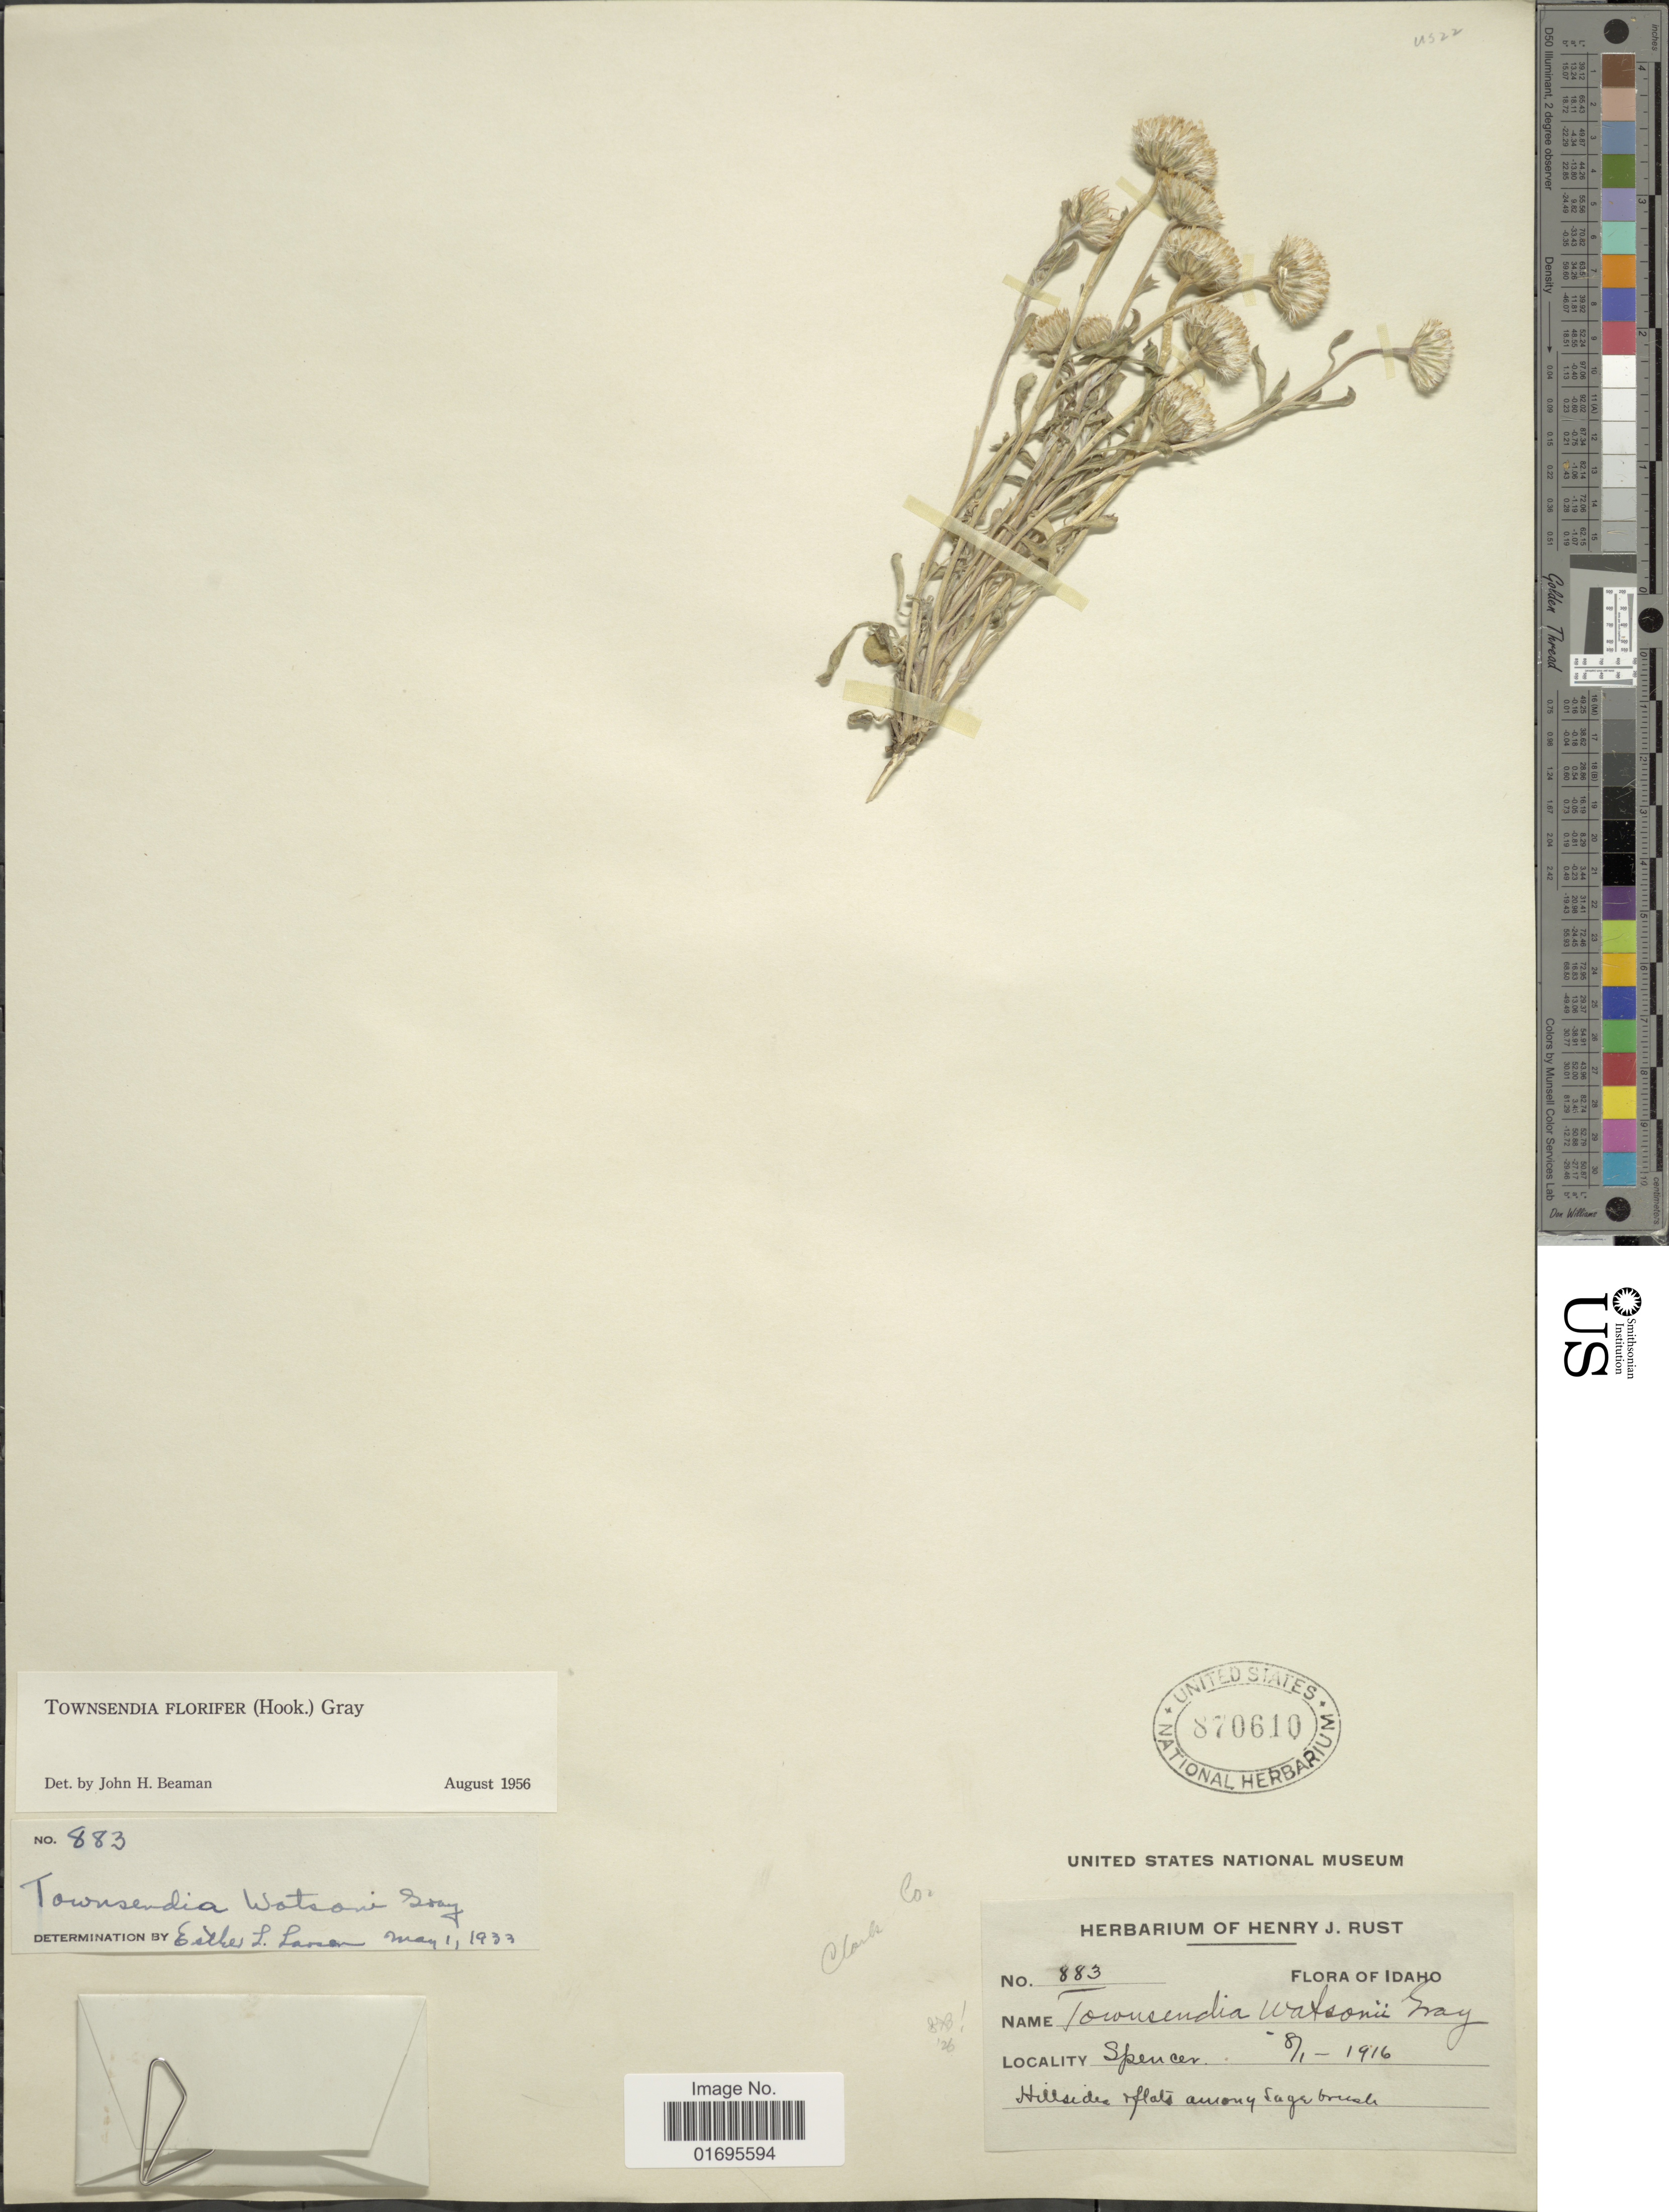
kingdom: Plantae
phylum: Tracheophyta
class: Magnoliopsida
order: Asterales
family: Asteraceae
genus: Townsendia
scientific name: Townsendia florifer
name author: (Hook.) A. Gray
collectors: ex herb. Henry J. Rust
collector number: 883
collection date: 1916-08-01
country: United States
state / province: Idaho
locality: Spencer, Hillside flats among Sage brush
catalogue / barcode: US 870610